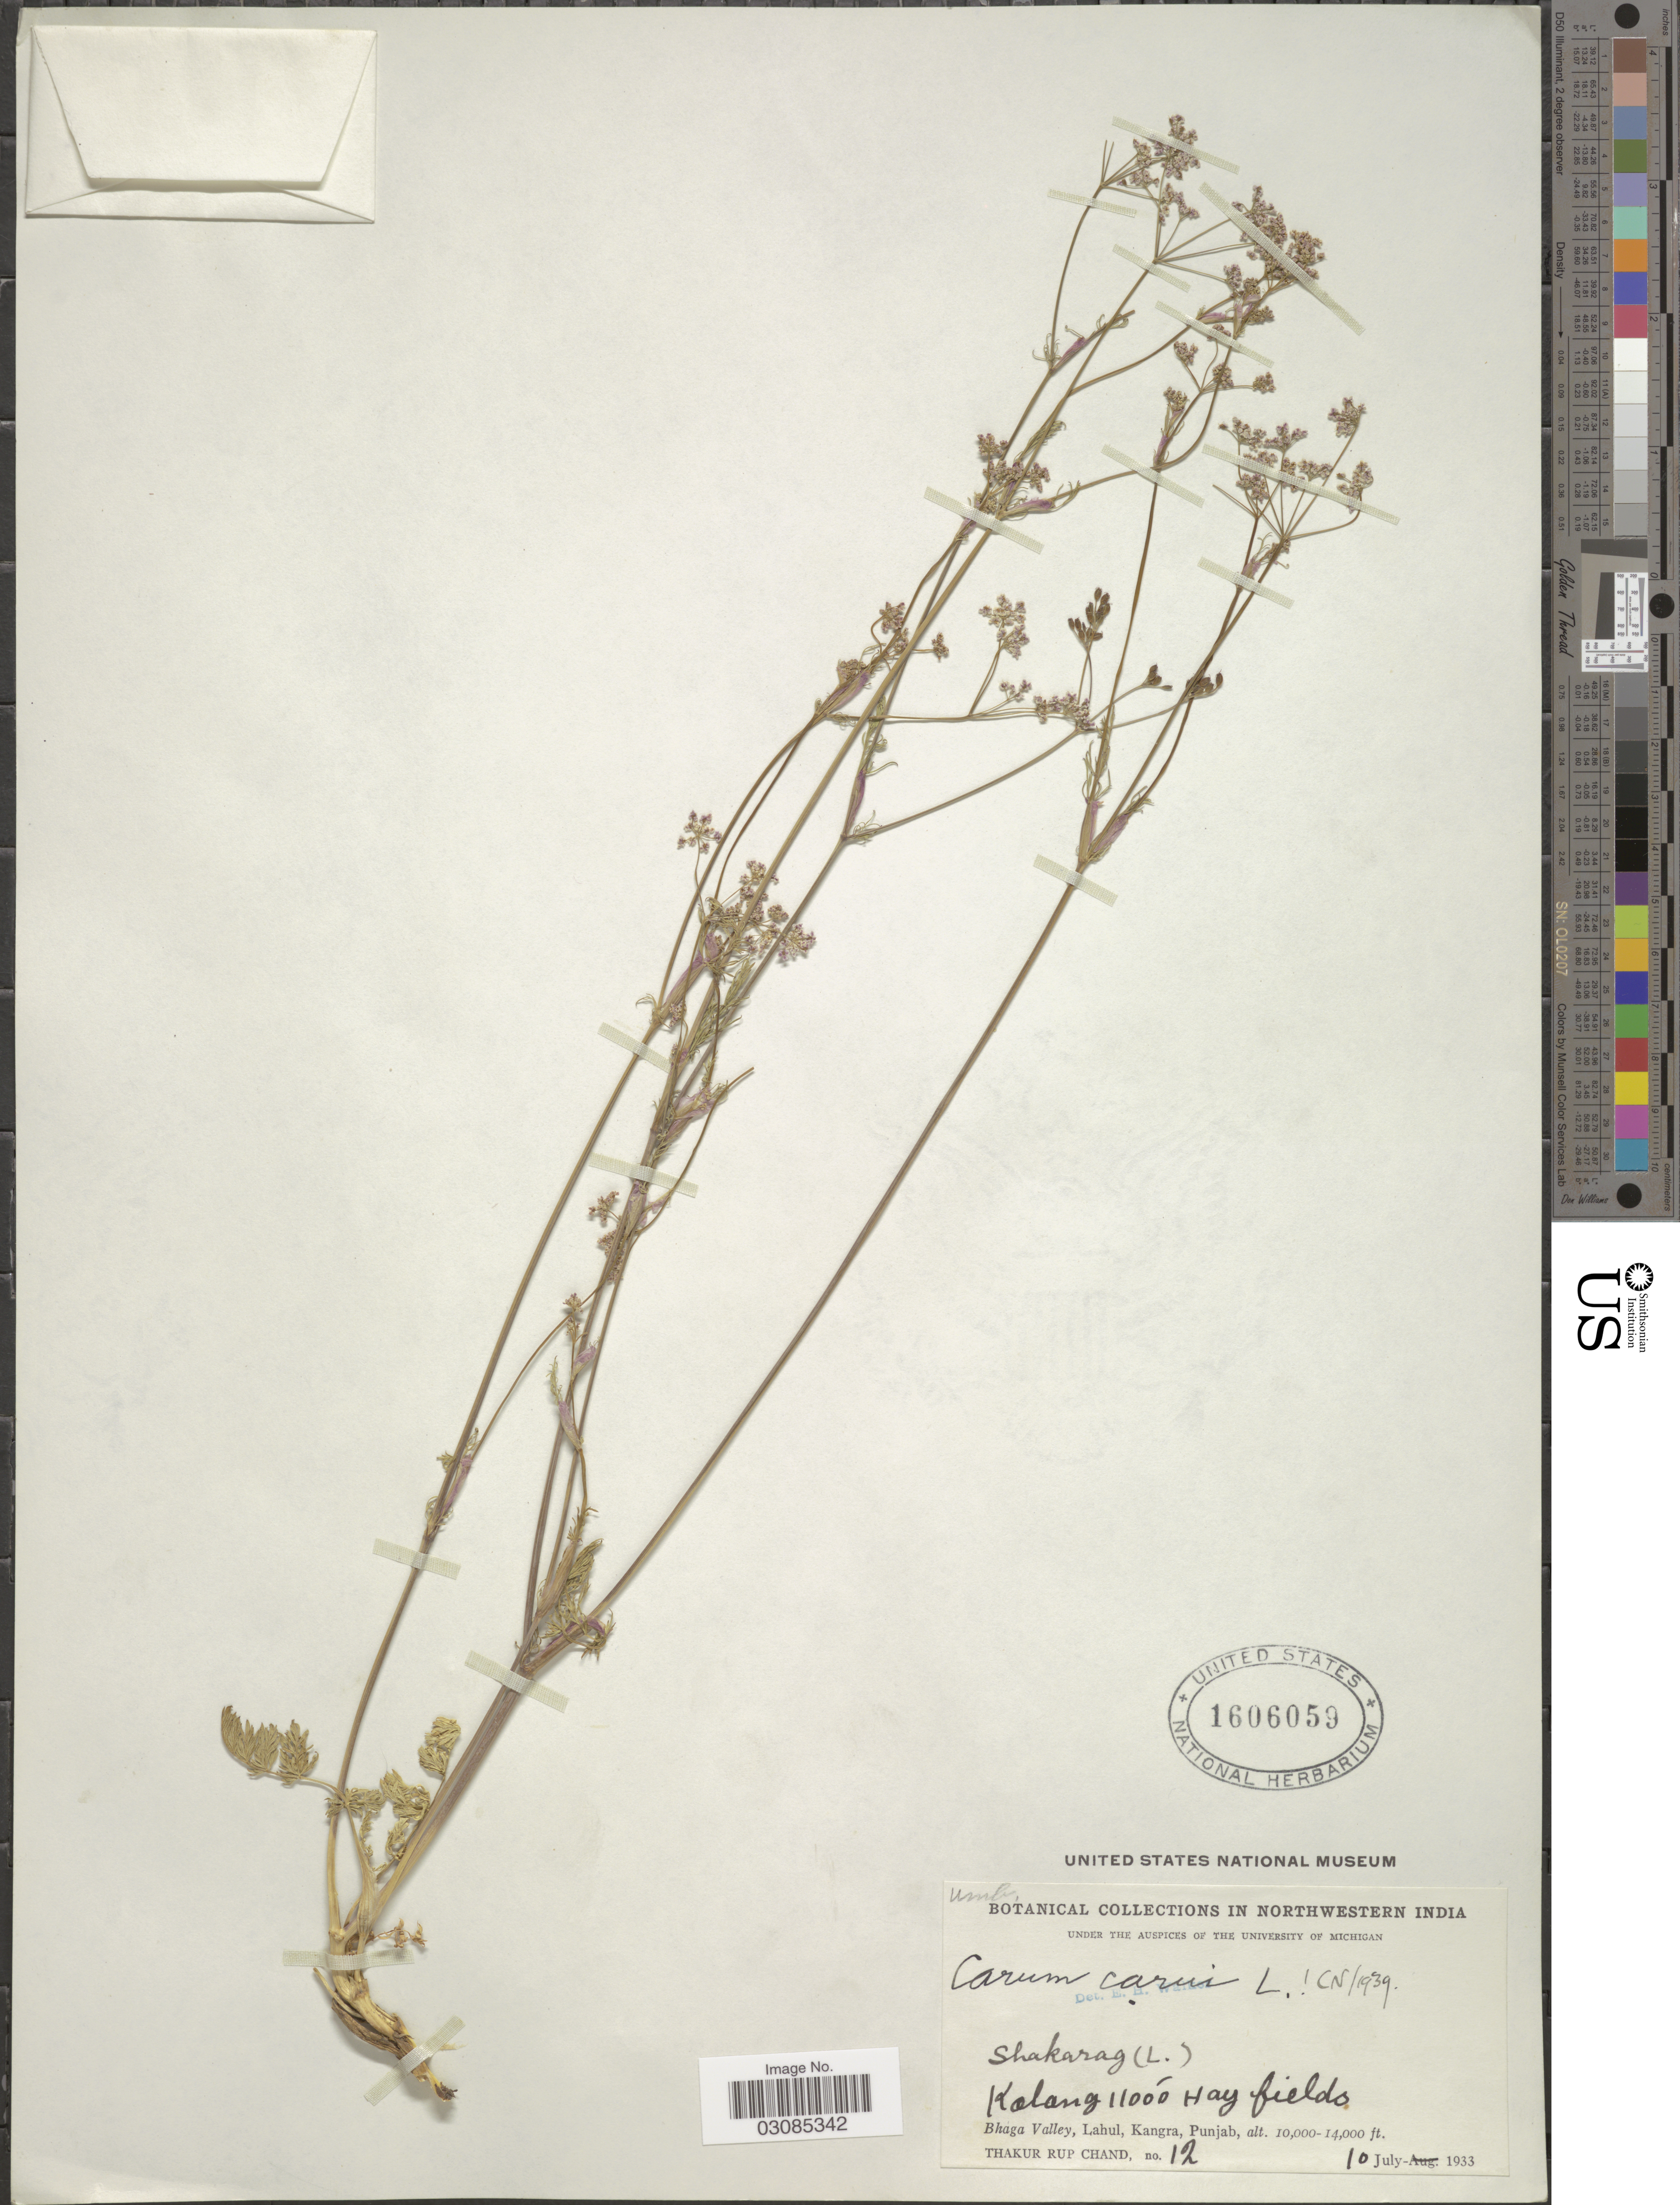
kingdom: Plantae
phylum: Tracheophyta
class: Magnoliopsida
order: Apiales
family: Apiaceae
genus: Carum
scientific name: Carum carvi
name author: L.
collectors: T. R. Chand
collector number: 12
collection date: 1933-07-10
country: India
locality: In Northwestern India. Kalang 11000 Hay fields. Bhaga Valley, Lahul, Kangra.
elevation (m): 3048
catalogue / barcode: US 1606059